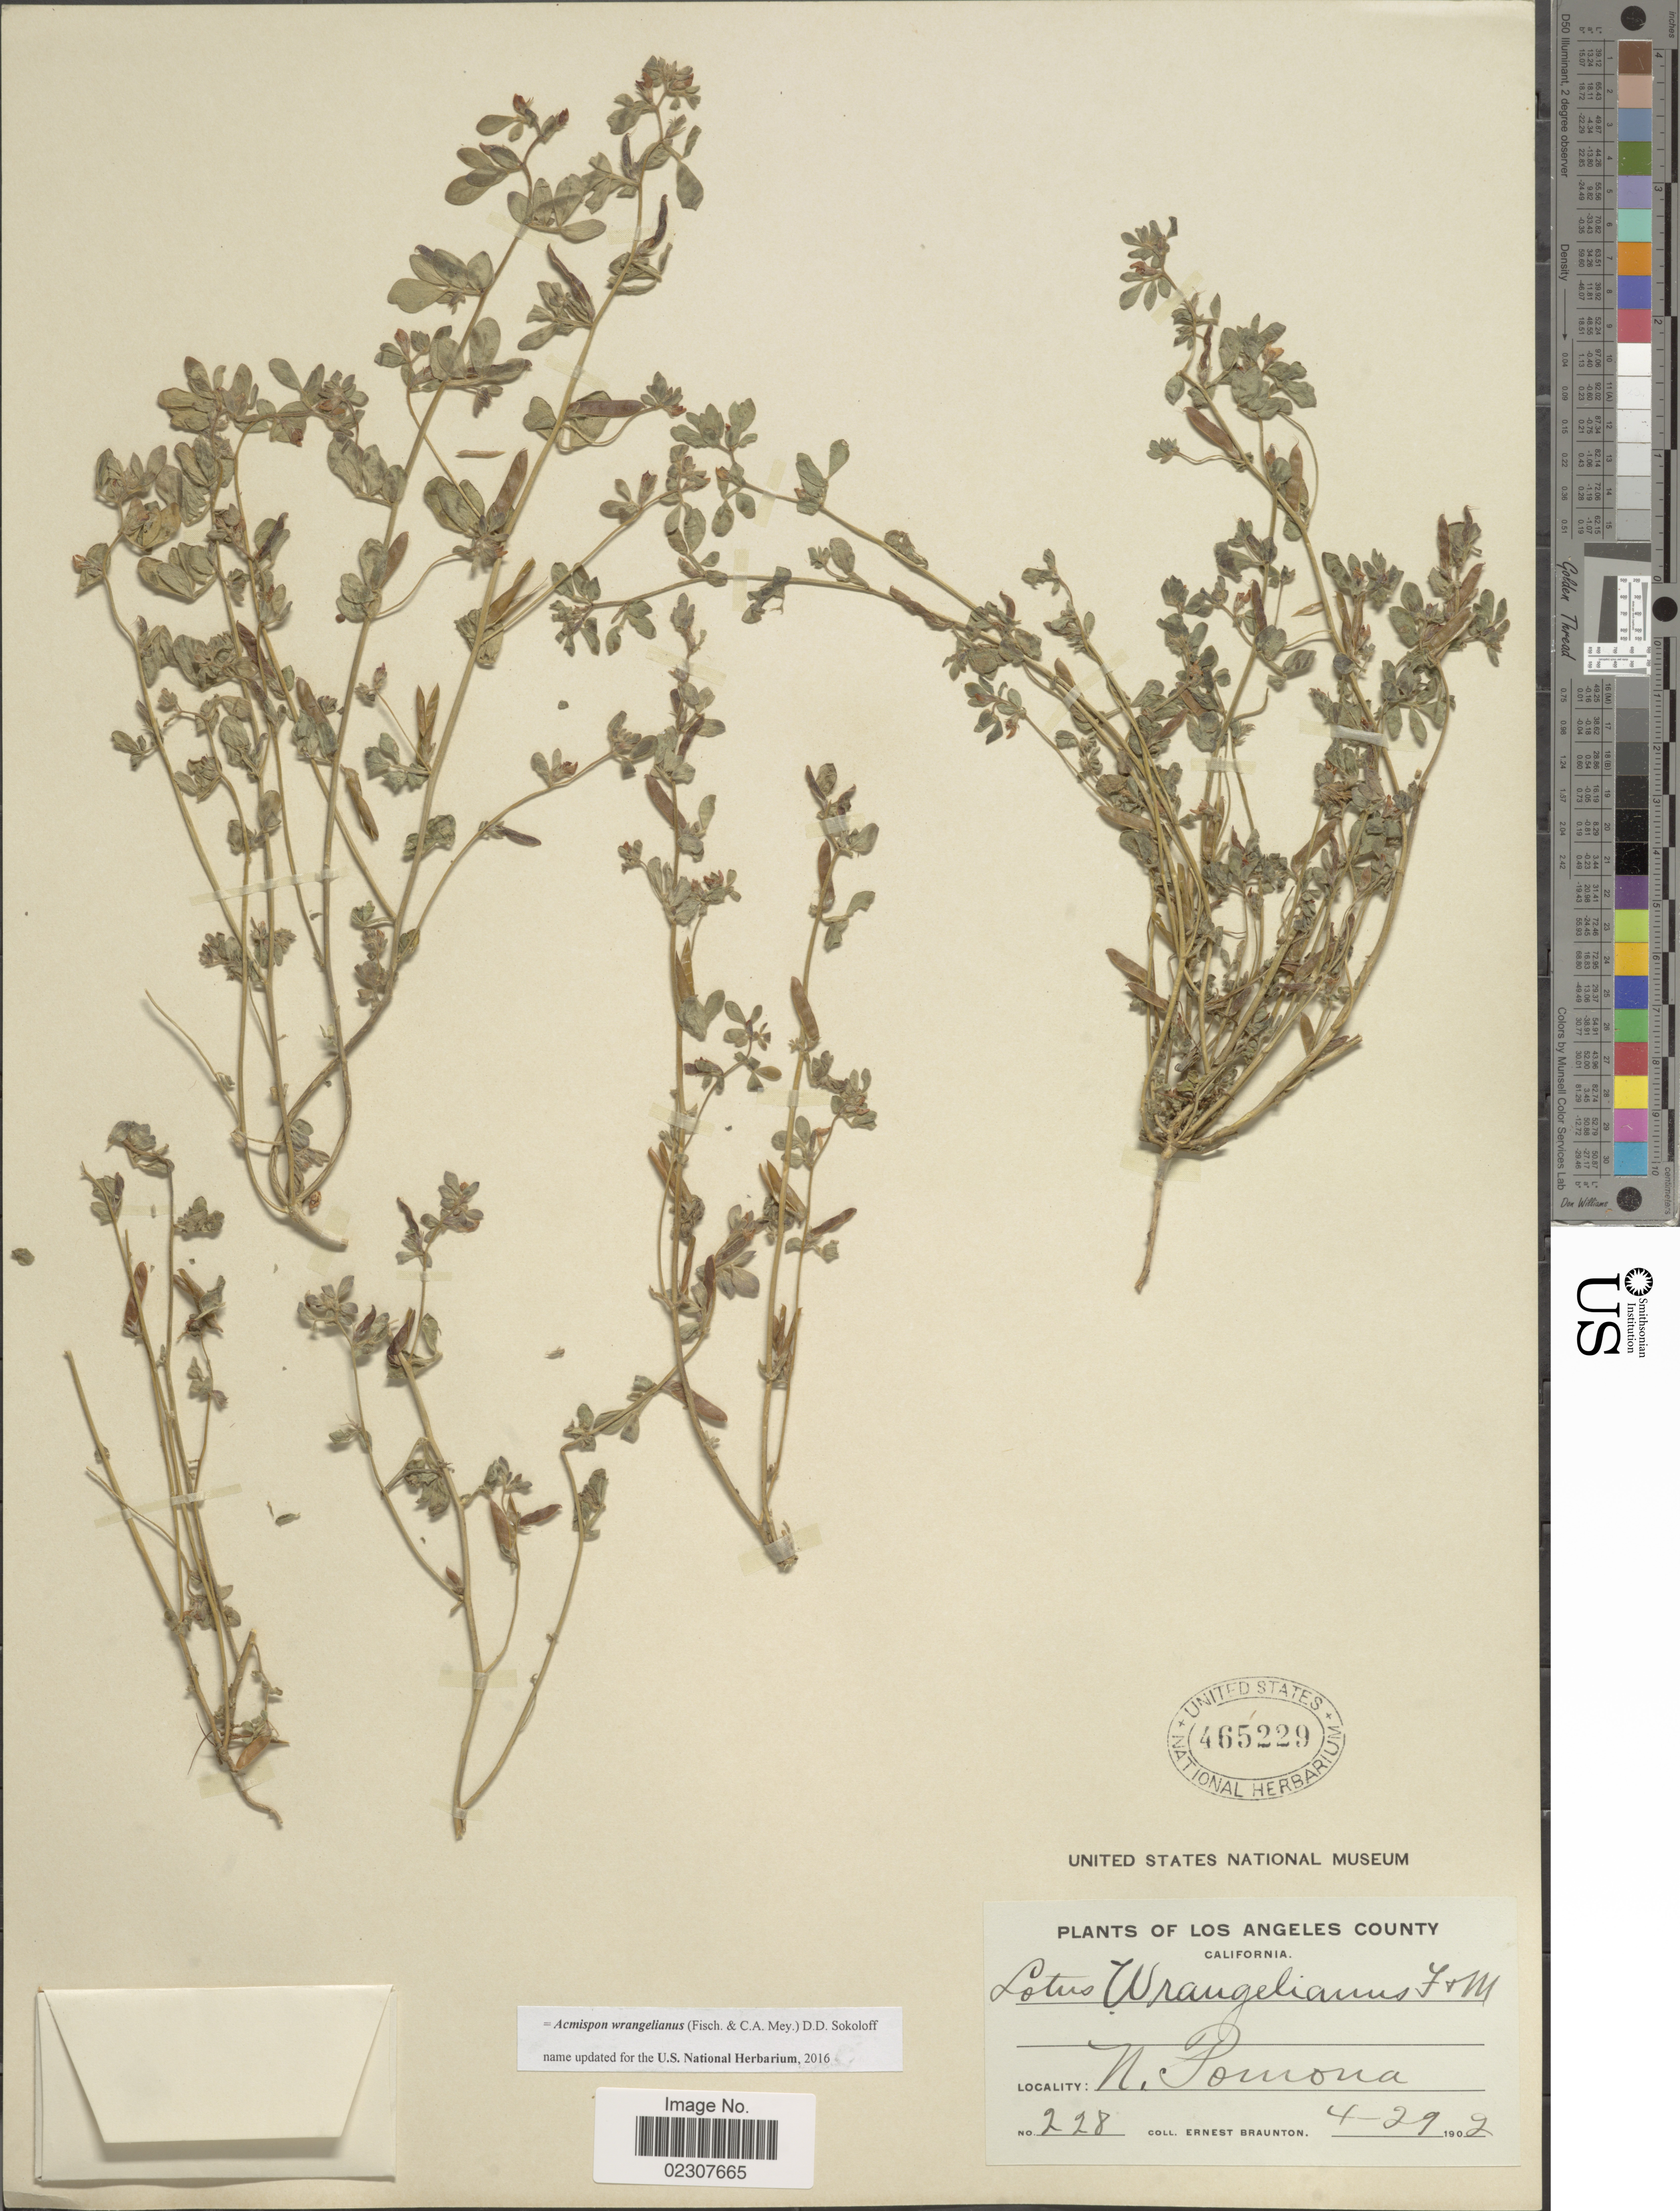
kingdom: Plantae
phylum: Tracheophyta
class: Magnoliopsida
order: Fabales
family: Fabaceae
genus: Acmispon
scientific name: Acmispon wrangelianus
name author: (Fisch. & C.A. Mey.) D.D. Sokoloff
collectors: E. Braunton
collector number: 228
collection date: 1902-04-29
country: United States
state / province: California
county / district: Los Angeles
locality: Los Angeles County, N. Pomona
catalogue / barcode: US 465229